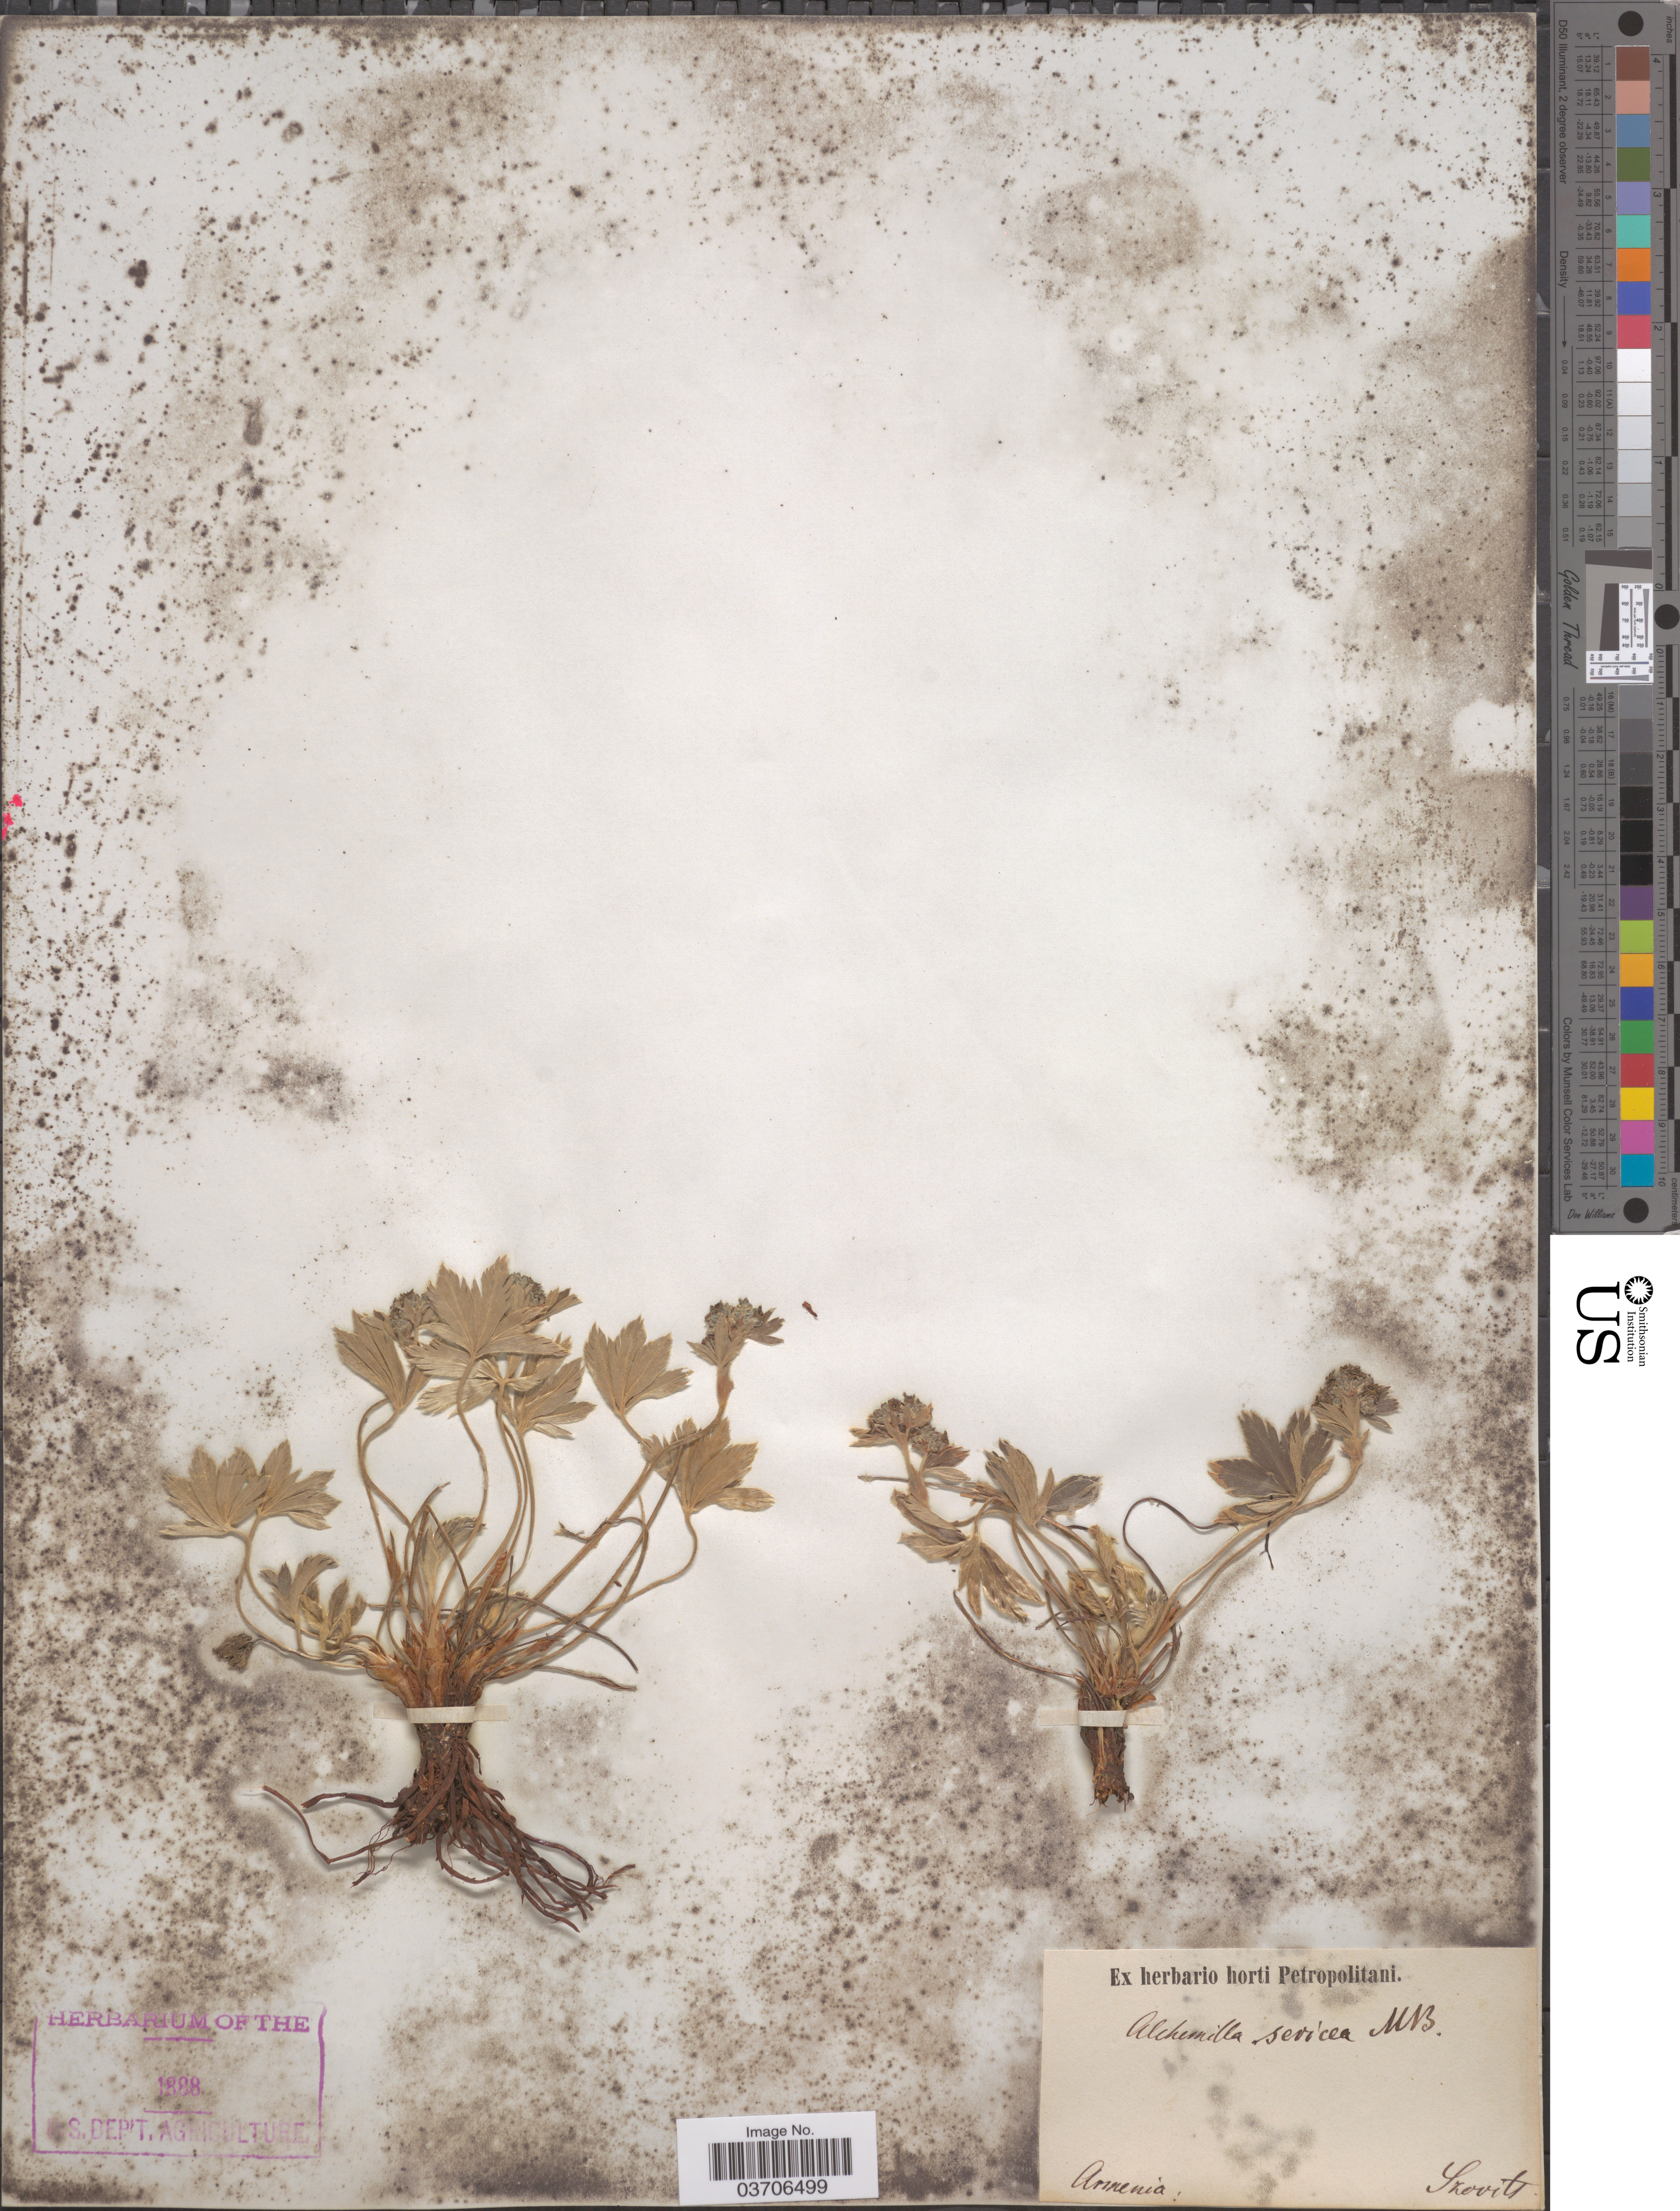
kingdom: Plantae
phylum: Tracheophyta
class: Magnoliopsida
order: Rosales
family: Rosaceae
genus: Alchemilla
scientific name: Alchemilla sericea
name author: Willd.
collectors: Szovits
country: Armenia